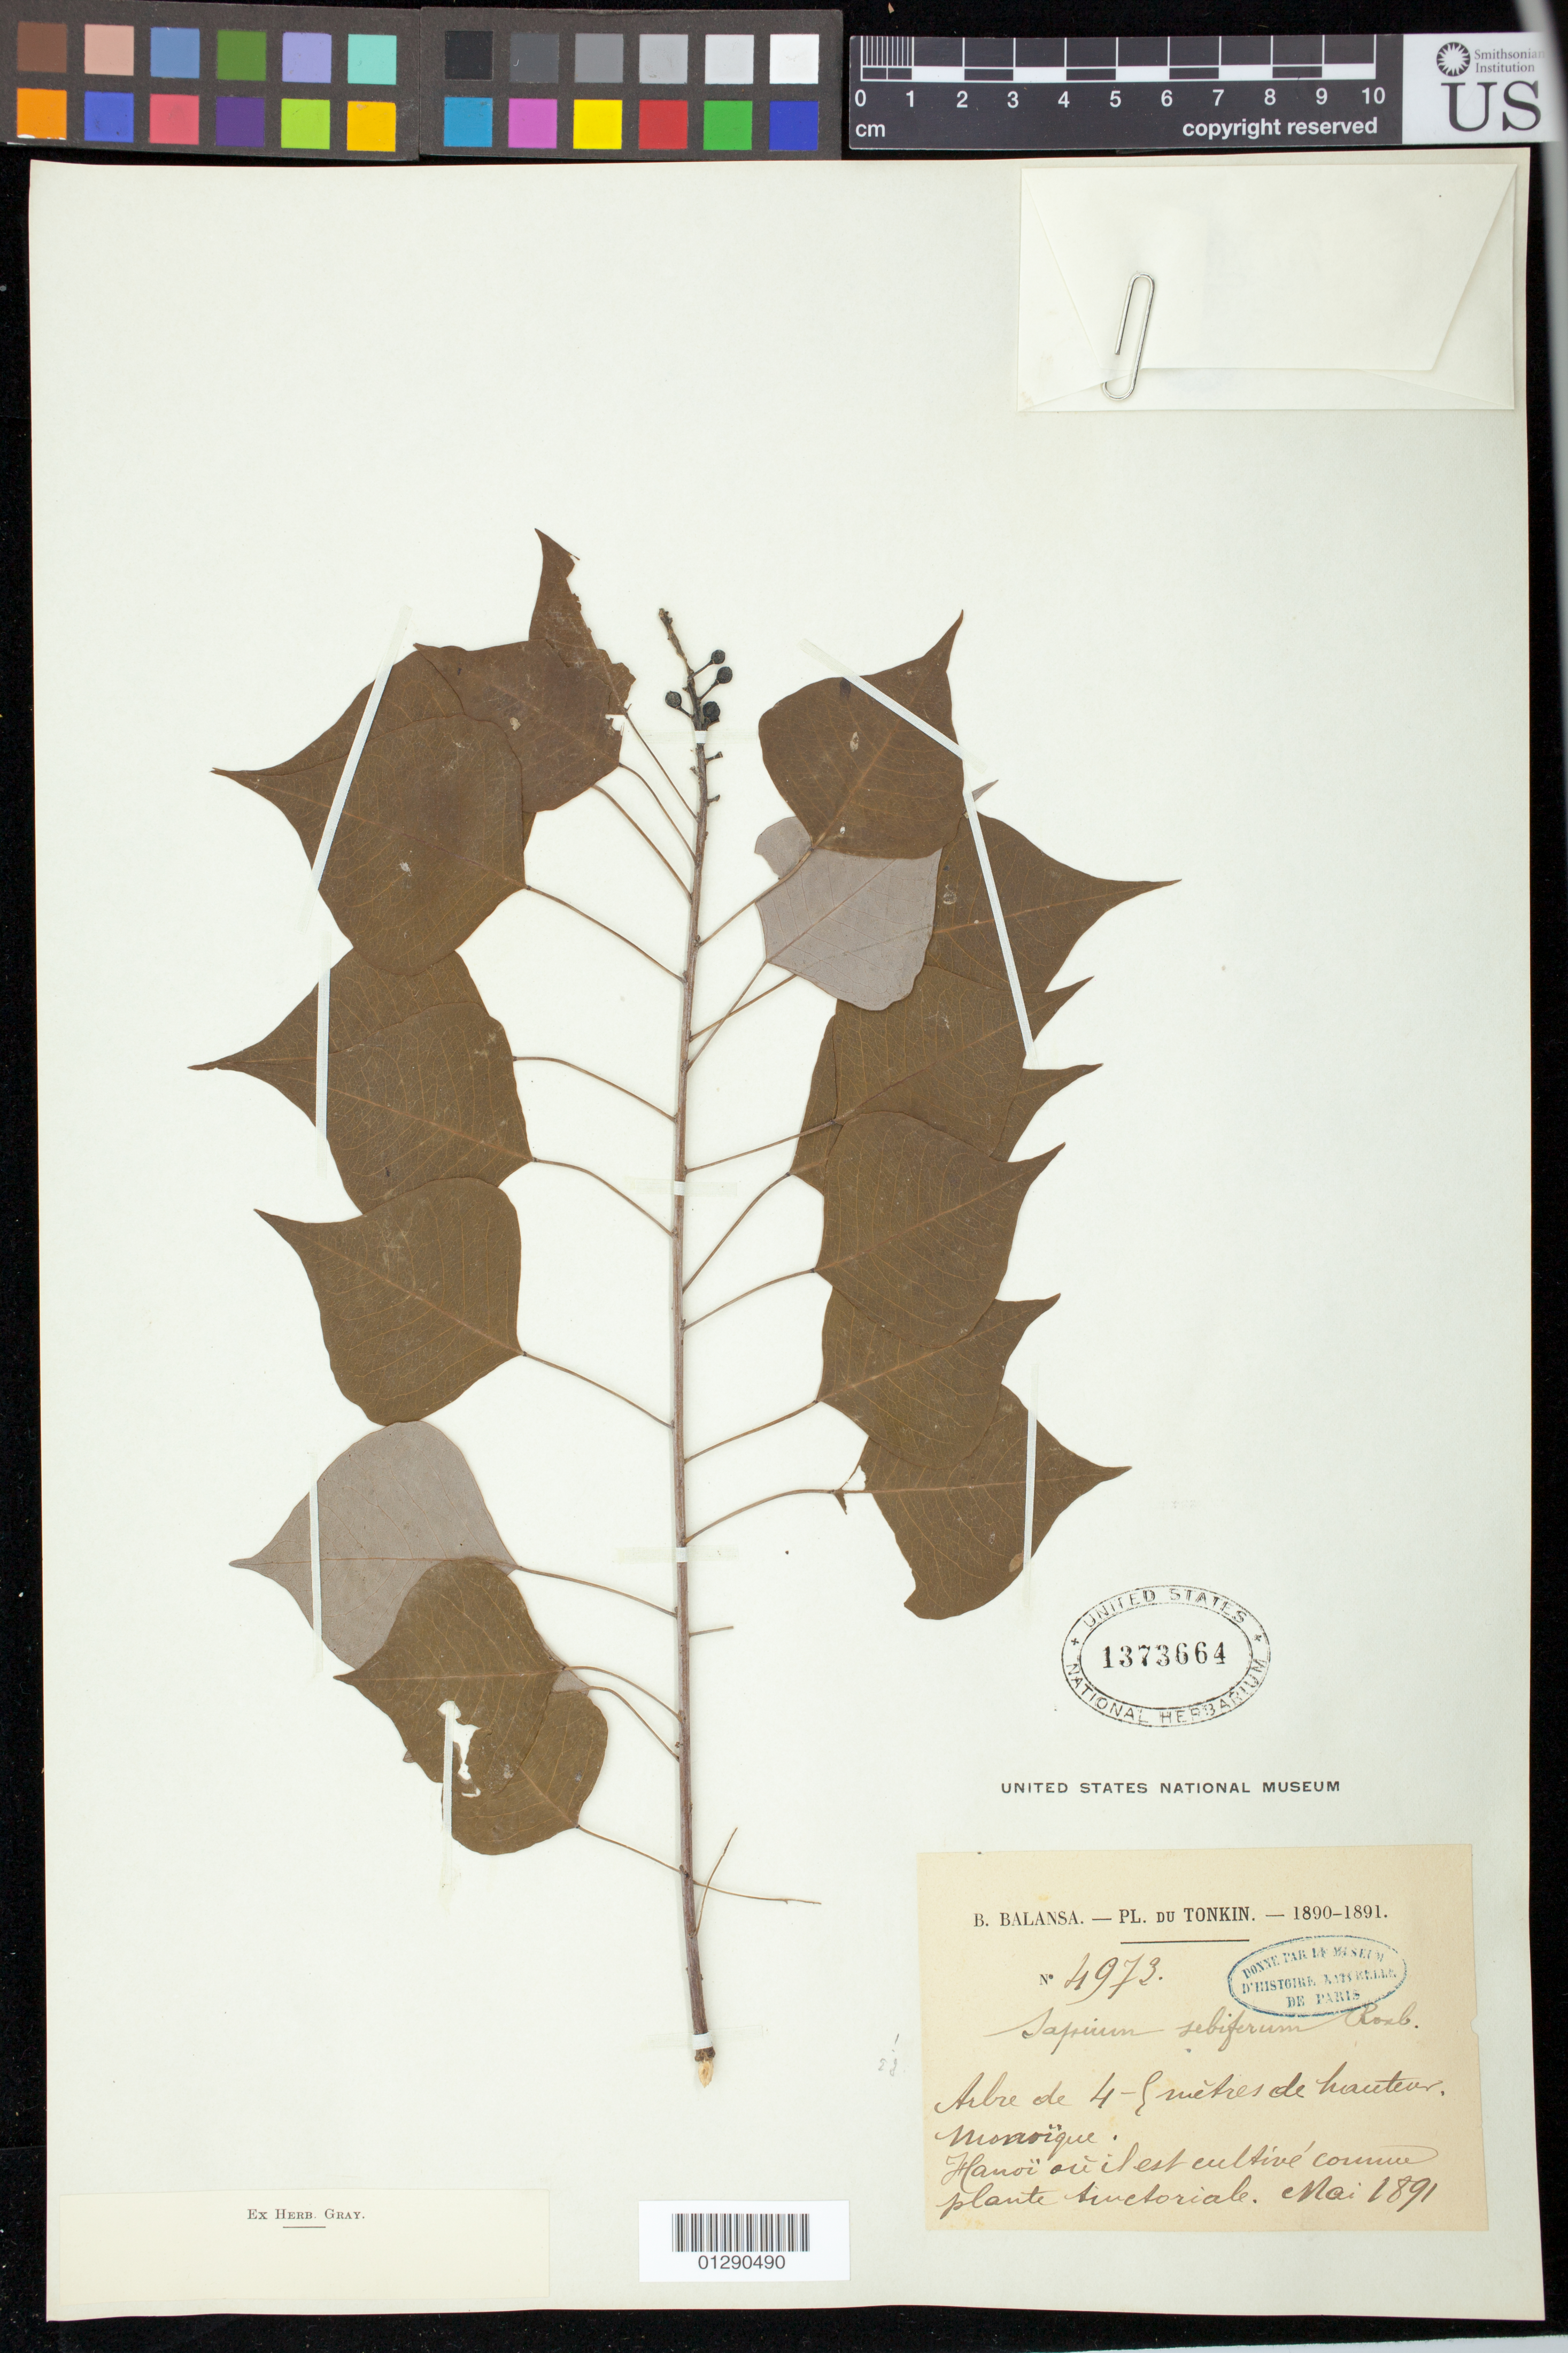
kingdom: Plantae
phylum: Tracheophyta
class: Magnoliopsida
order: Malpighiales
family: Euphorbiaceae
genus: Sapium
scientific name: Sapium sebiferum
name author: (L.) Roxb.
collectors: B. Balansa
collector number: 4973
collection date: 1891-05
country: Vietnam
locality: North Vietnam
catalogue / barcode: US 1373664